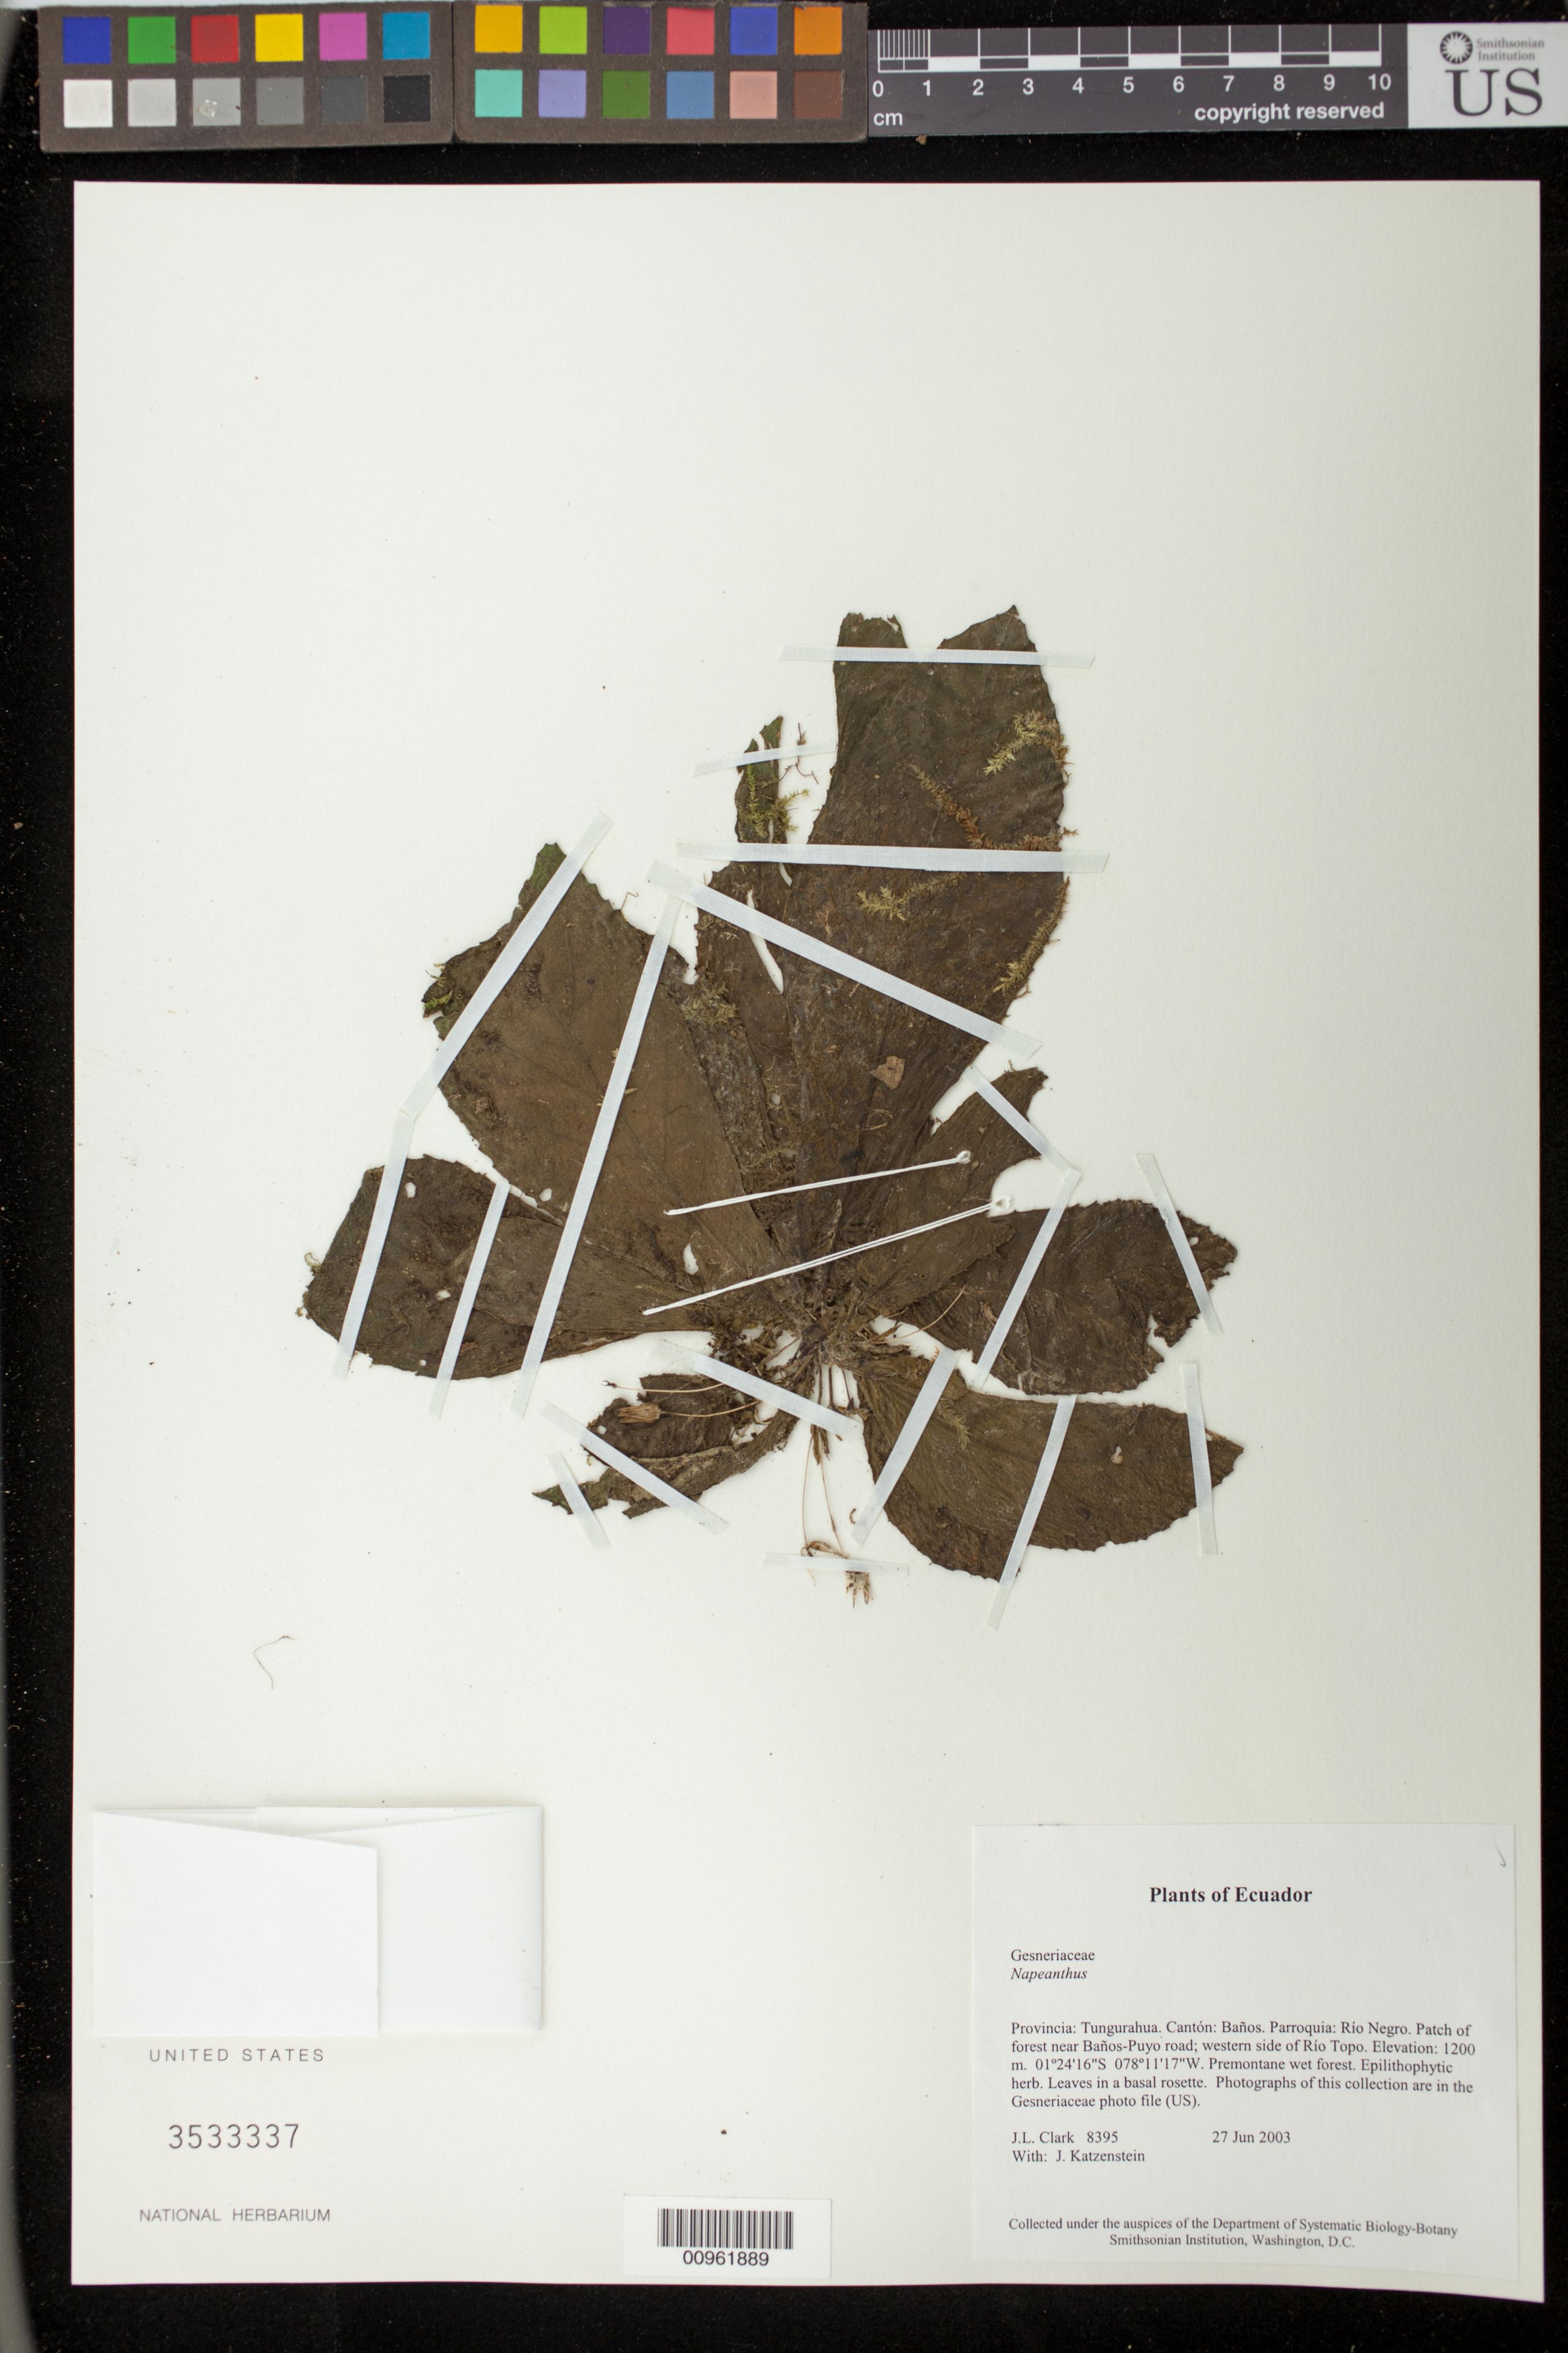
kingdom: Plantae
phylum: Tracheophyta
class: Magnoliopsida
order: Lamiales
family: Gesneriaceae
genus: Napeanthus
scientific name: Napeanthus sp.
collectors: J. L. Clark & J. Katzenstein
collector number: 8395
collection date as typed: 27 Jun 2003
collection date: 2003-06-27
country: Ecuador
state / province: Tungurahua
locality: Baños. Parroquia: Río Negro. Patch of forest near Baños-Puyo road; western side of Río Topo.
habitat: Premontane wet forest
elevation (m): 1200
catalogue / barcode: US 3533337